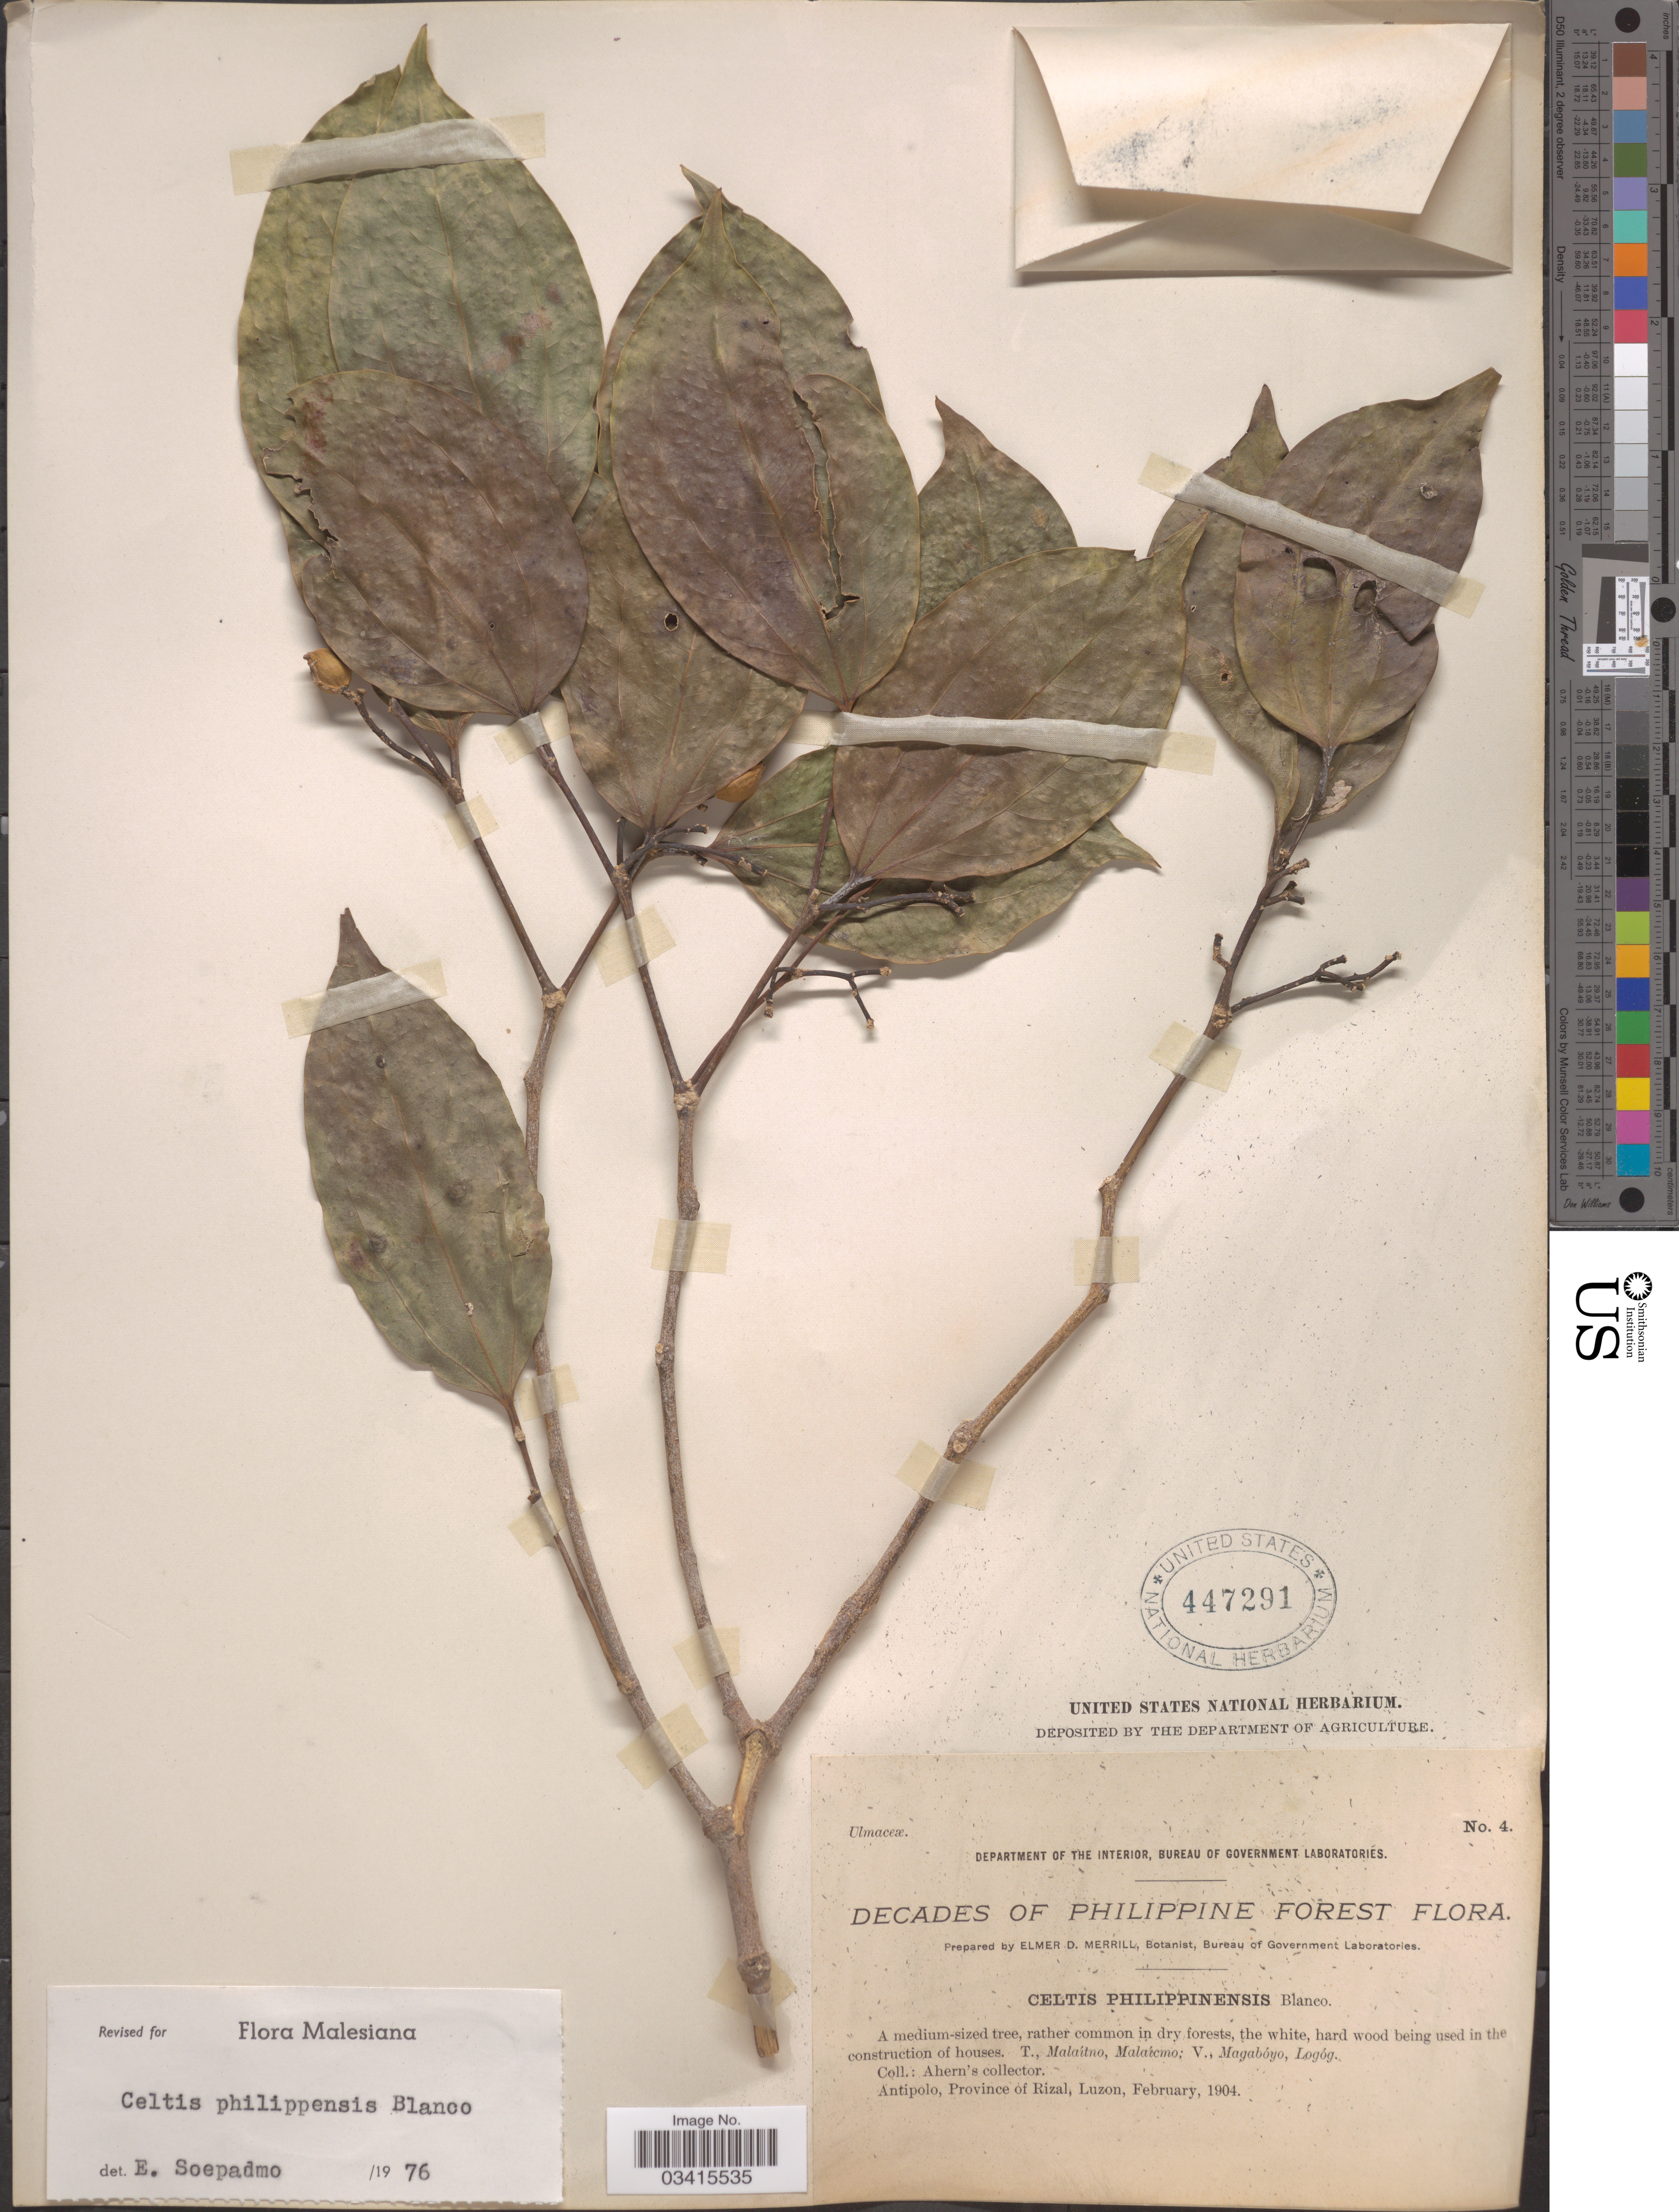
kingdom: Plantae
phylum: Tracheophyta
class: Magnoliopsida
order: Rosales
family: Cannabaceae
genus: Celtis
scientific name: Celtis philippensis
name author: Blanco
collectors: Ahern's collector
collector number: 4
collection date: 1904-02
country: Philippines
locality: Antipolo, Province of Rizal, Luzon.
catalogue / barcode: US 447291